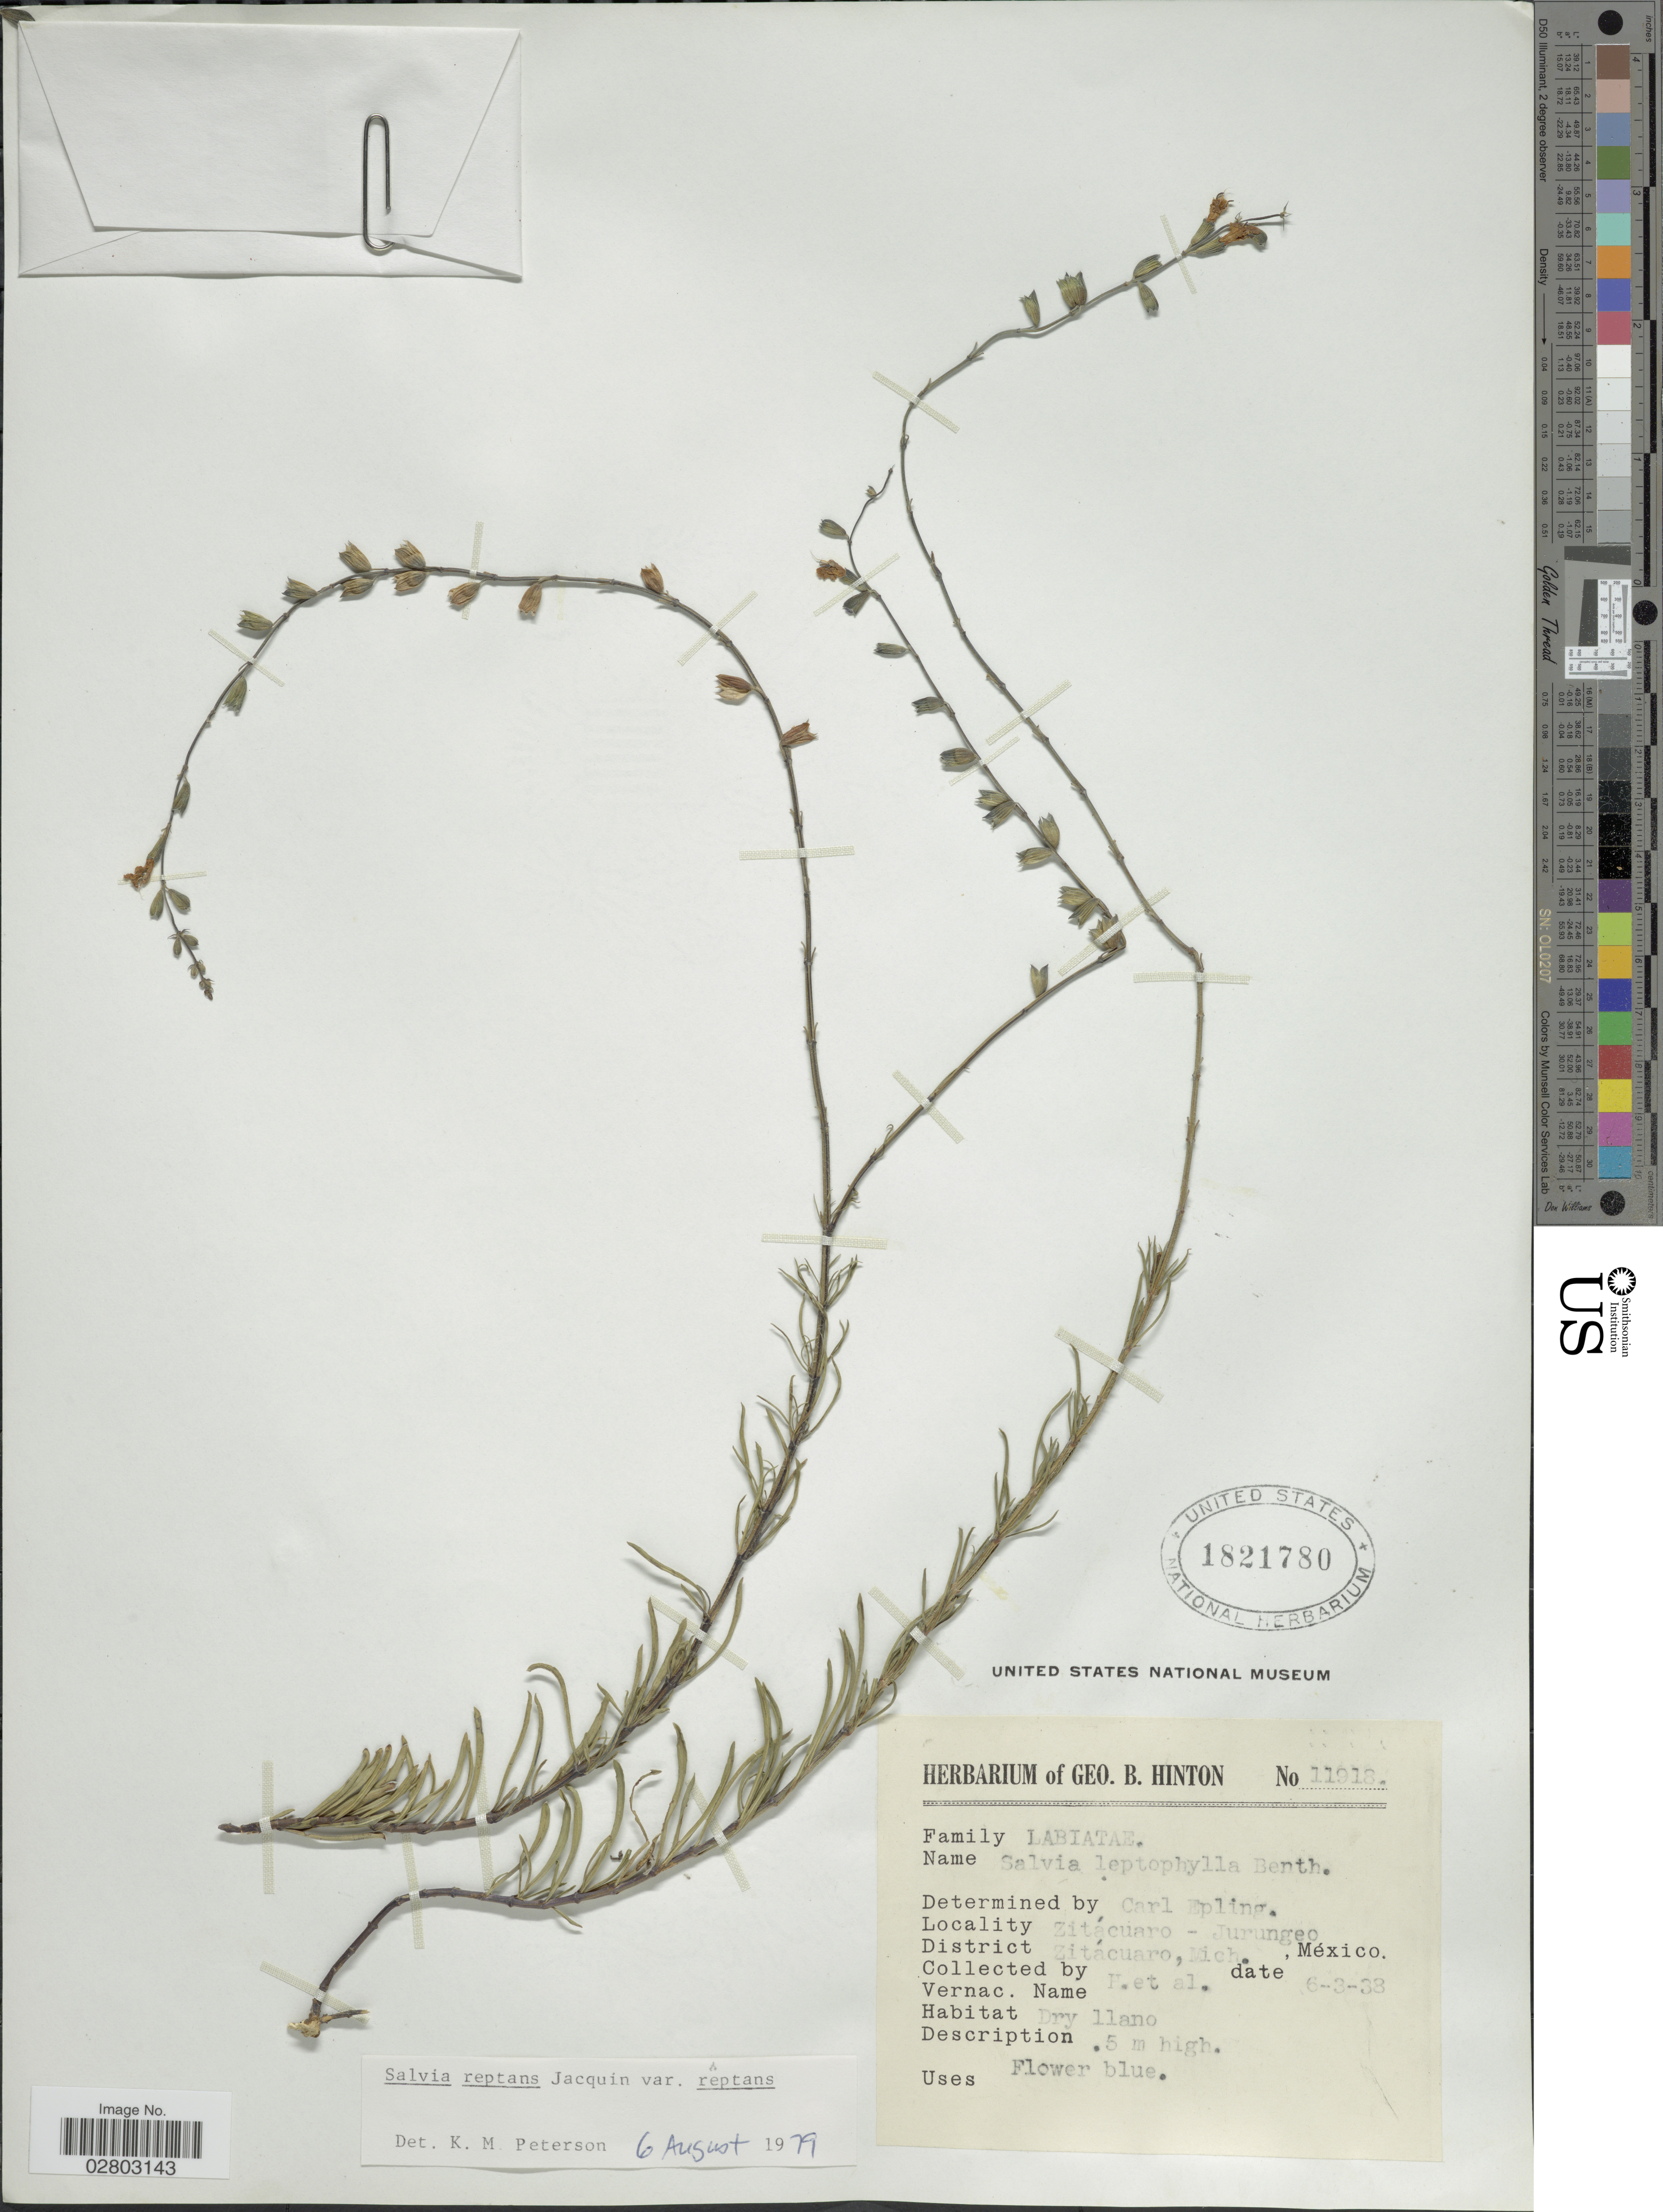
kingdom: Plantae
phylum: Tracheophyta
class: Magnoliopsida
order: Lamiales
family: Lamiaceae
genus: Salvia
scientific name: Salvia reptans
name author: Jacq.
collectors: G. B. Hinton & et al.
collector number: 11918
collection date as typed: Transcribed d/m/y: 6/3/33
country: Mexico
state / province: Michoacán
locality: Zitácuaro-Jurungeo, District Zitácuaro.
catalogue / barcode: US 1821780